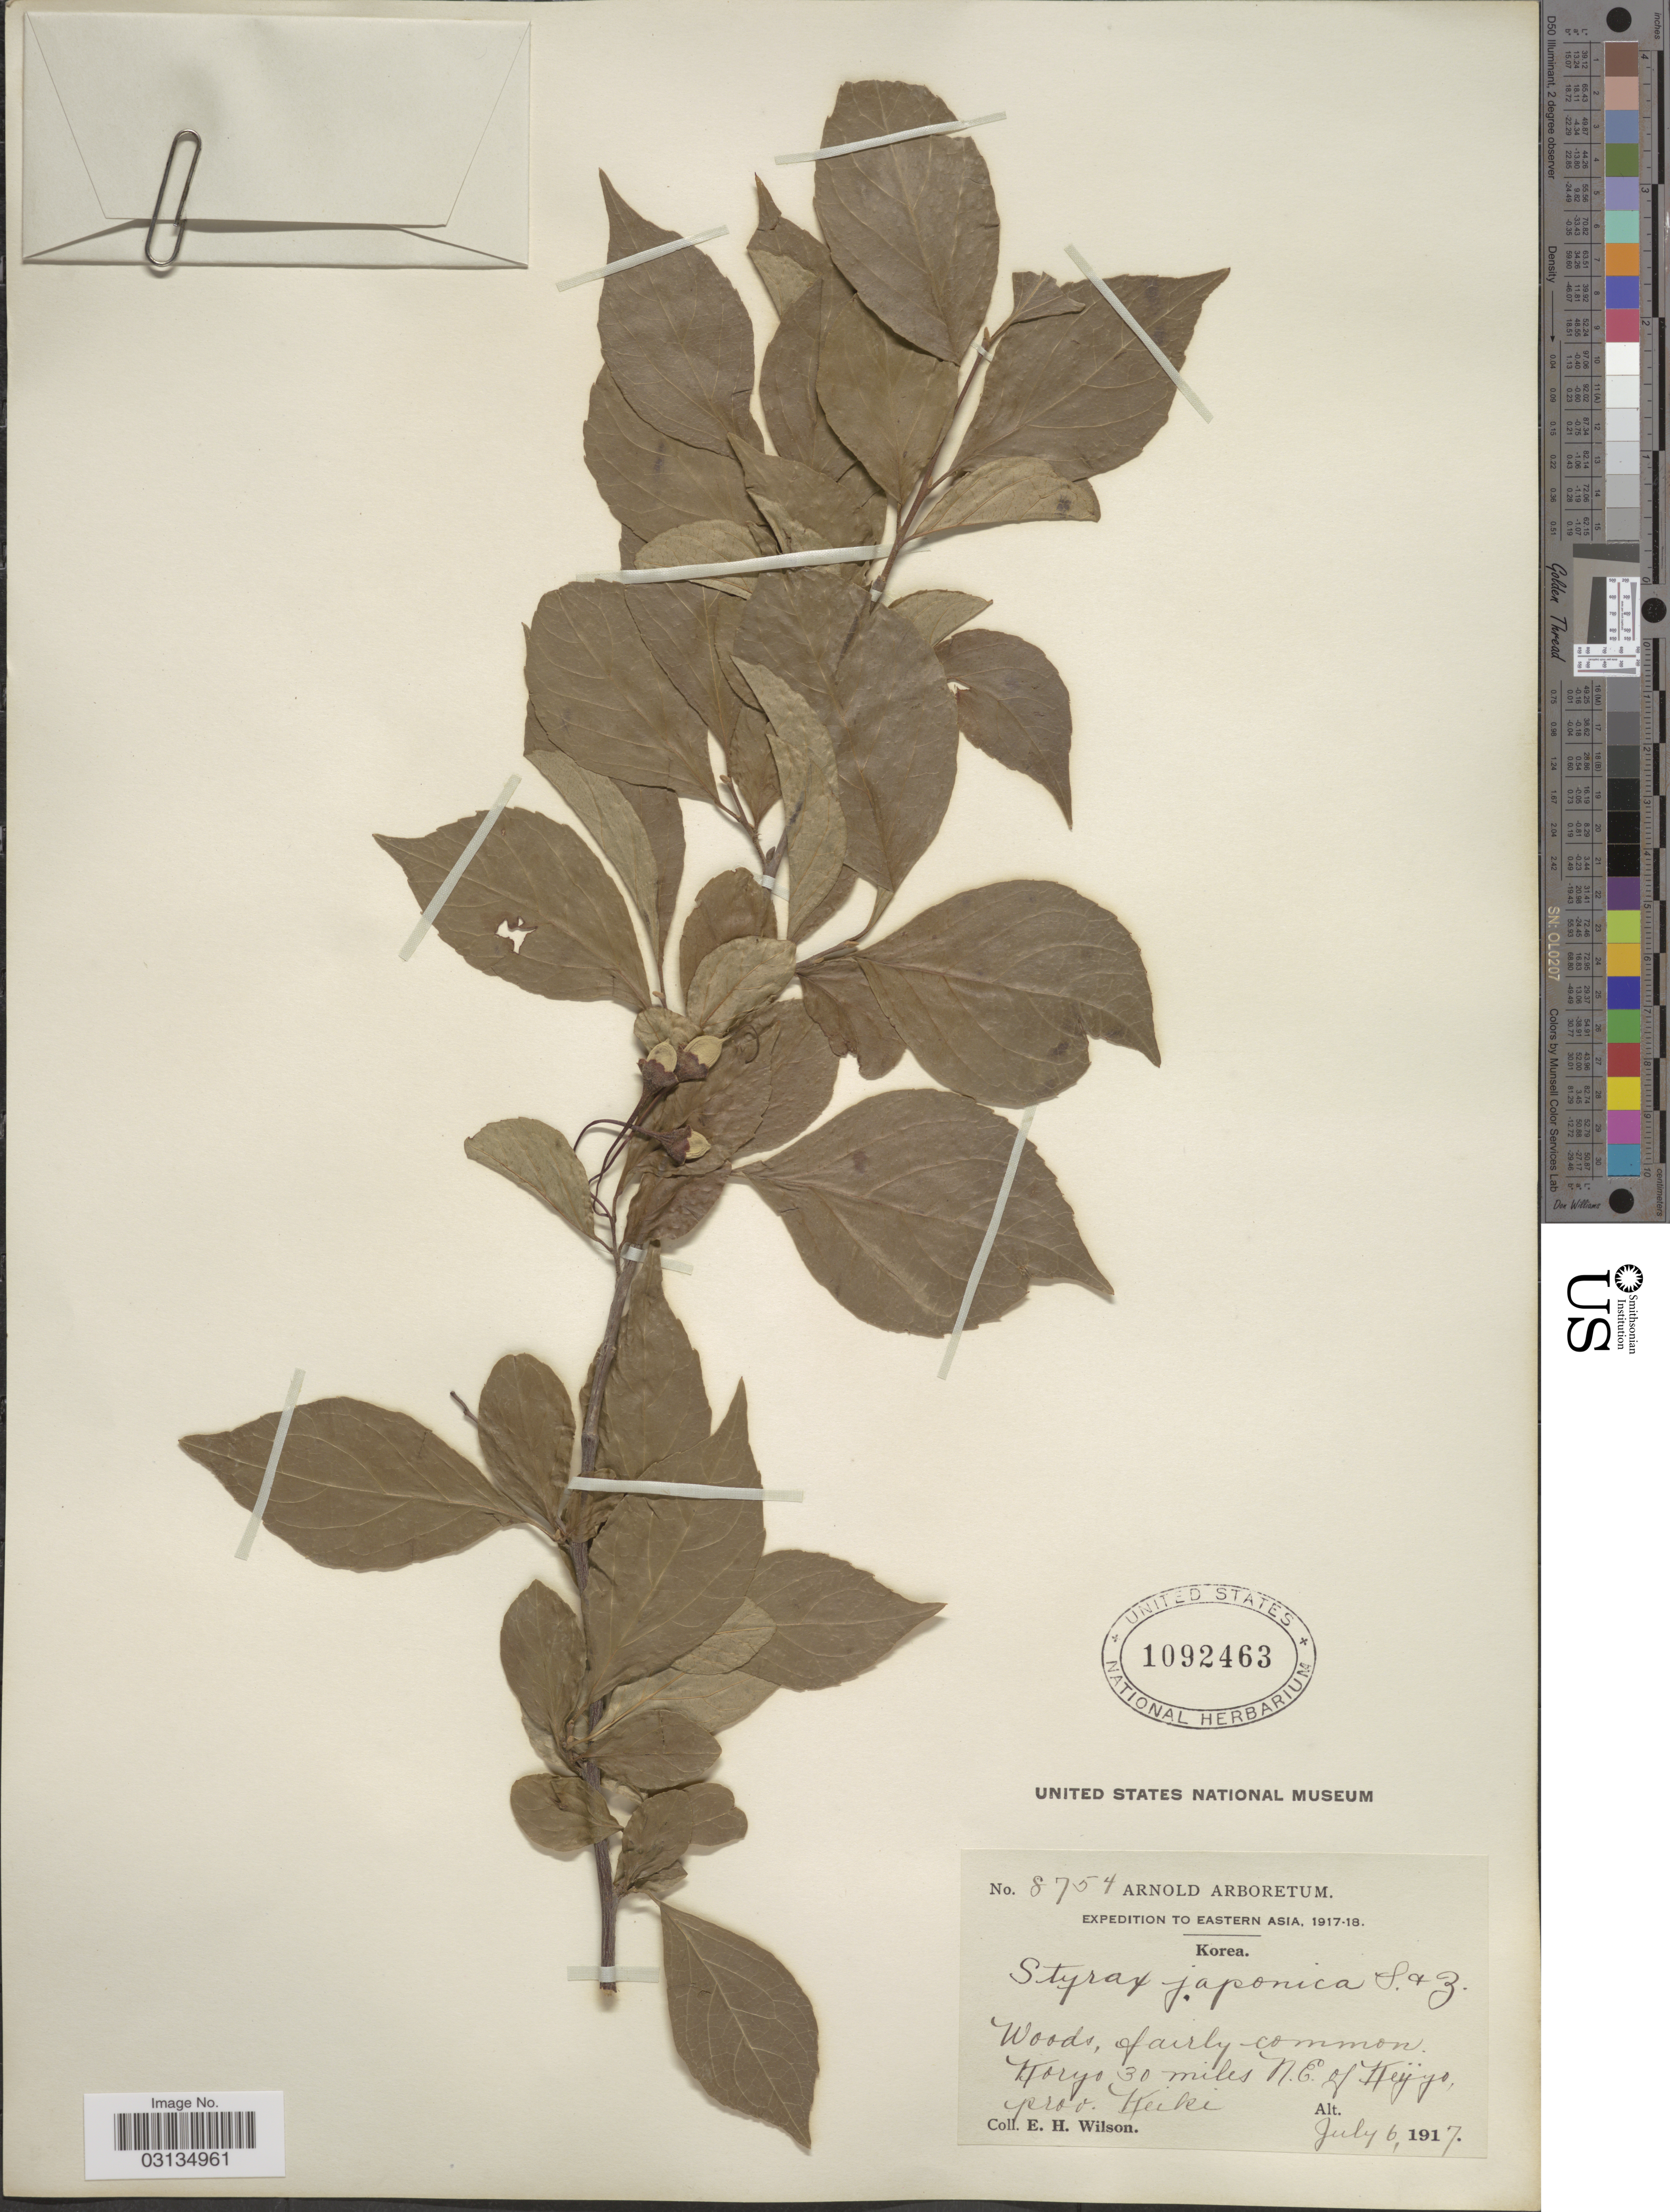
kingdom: Plantae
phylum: Tracheophyta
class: Magnoliopsida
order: Ericales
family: Styracaceae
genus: Styrax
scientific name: Styrax japonicus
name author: Siebold & Zucc.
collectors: E. Wilson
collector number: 8754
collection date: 1917-07-06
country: South Korea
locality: Eastern Asia. Koryo 30 miles N. E. of Keijyo, Prov. Keiki.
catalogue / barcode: US 1092463